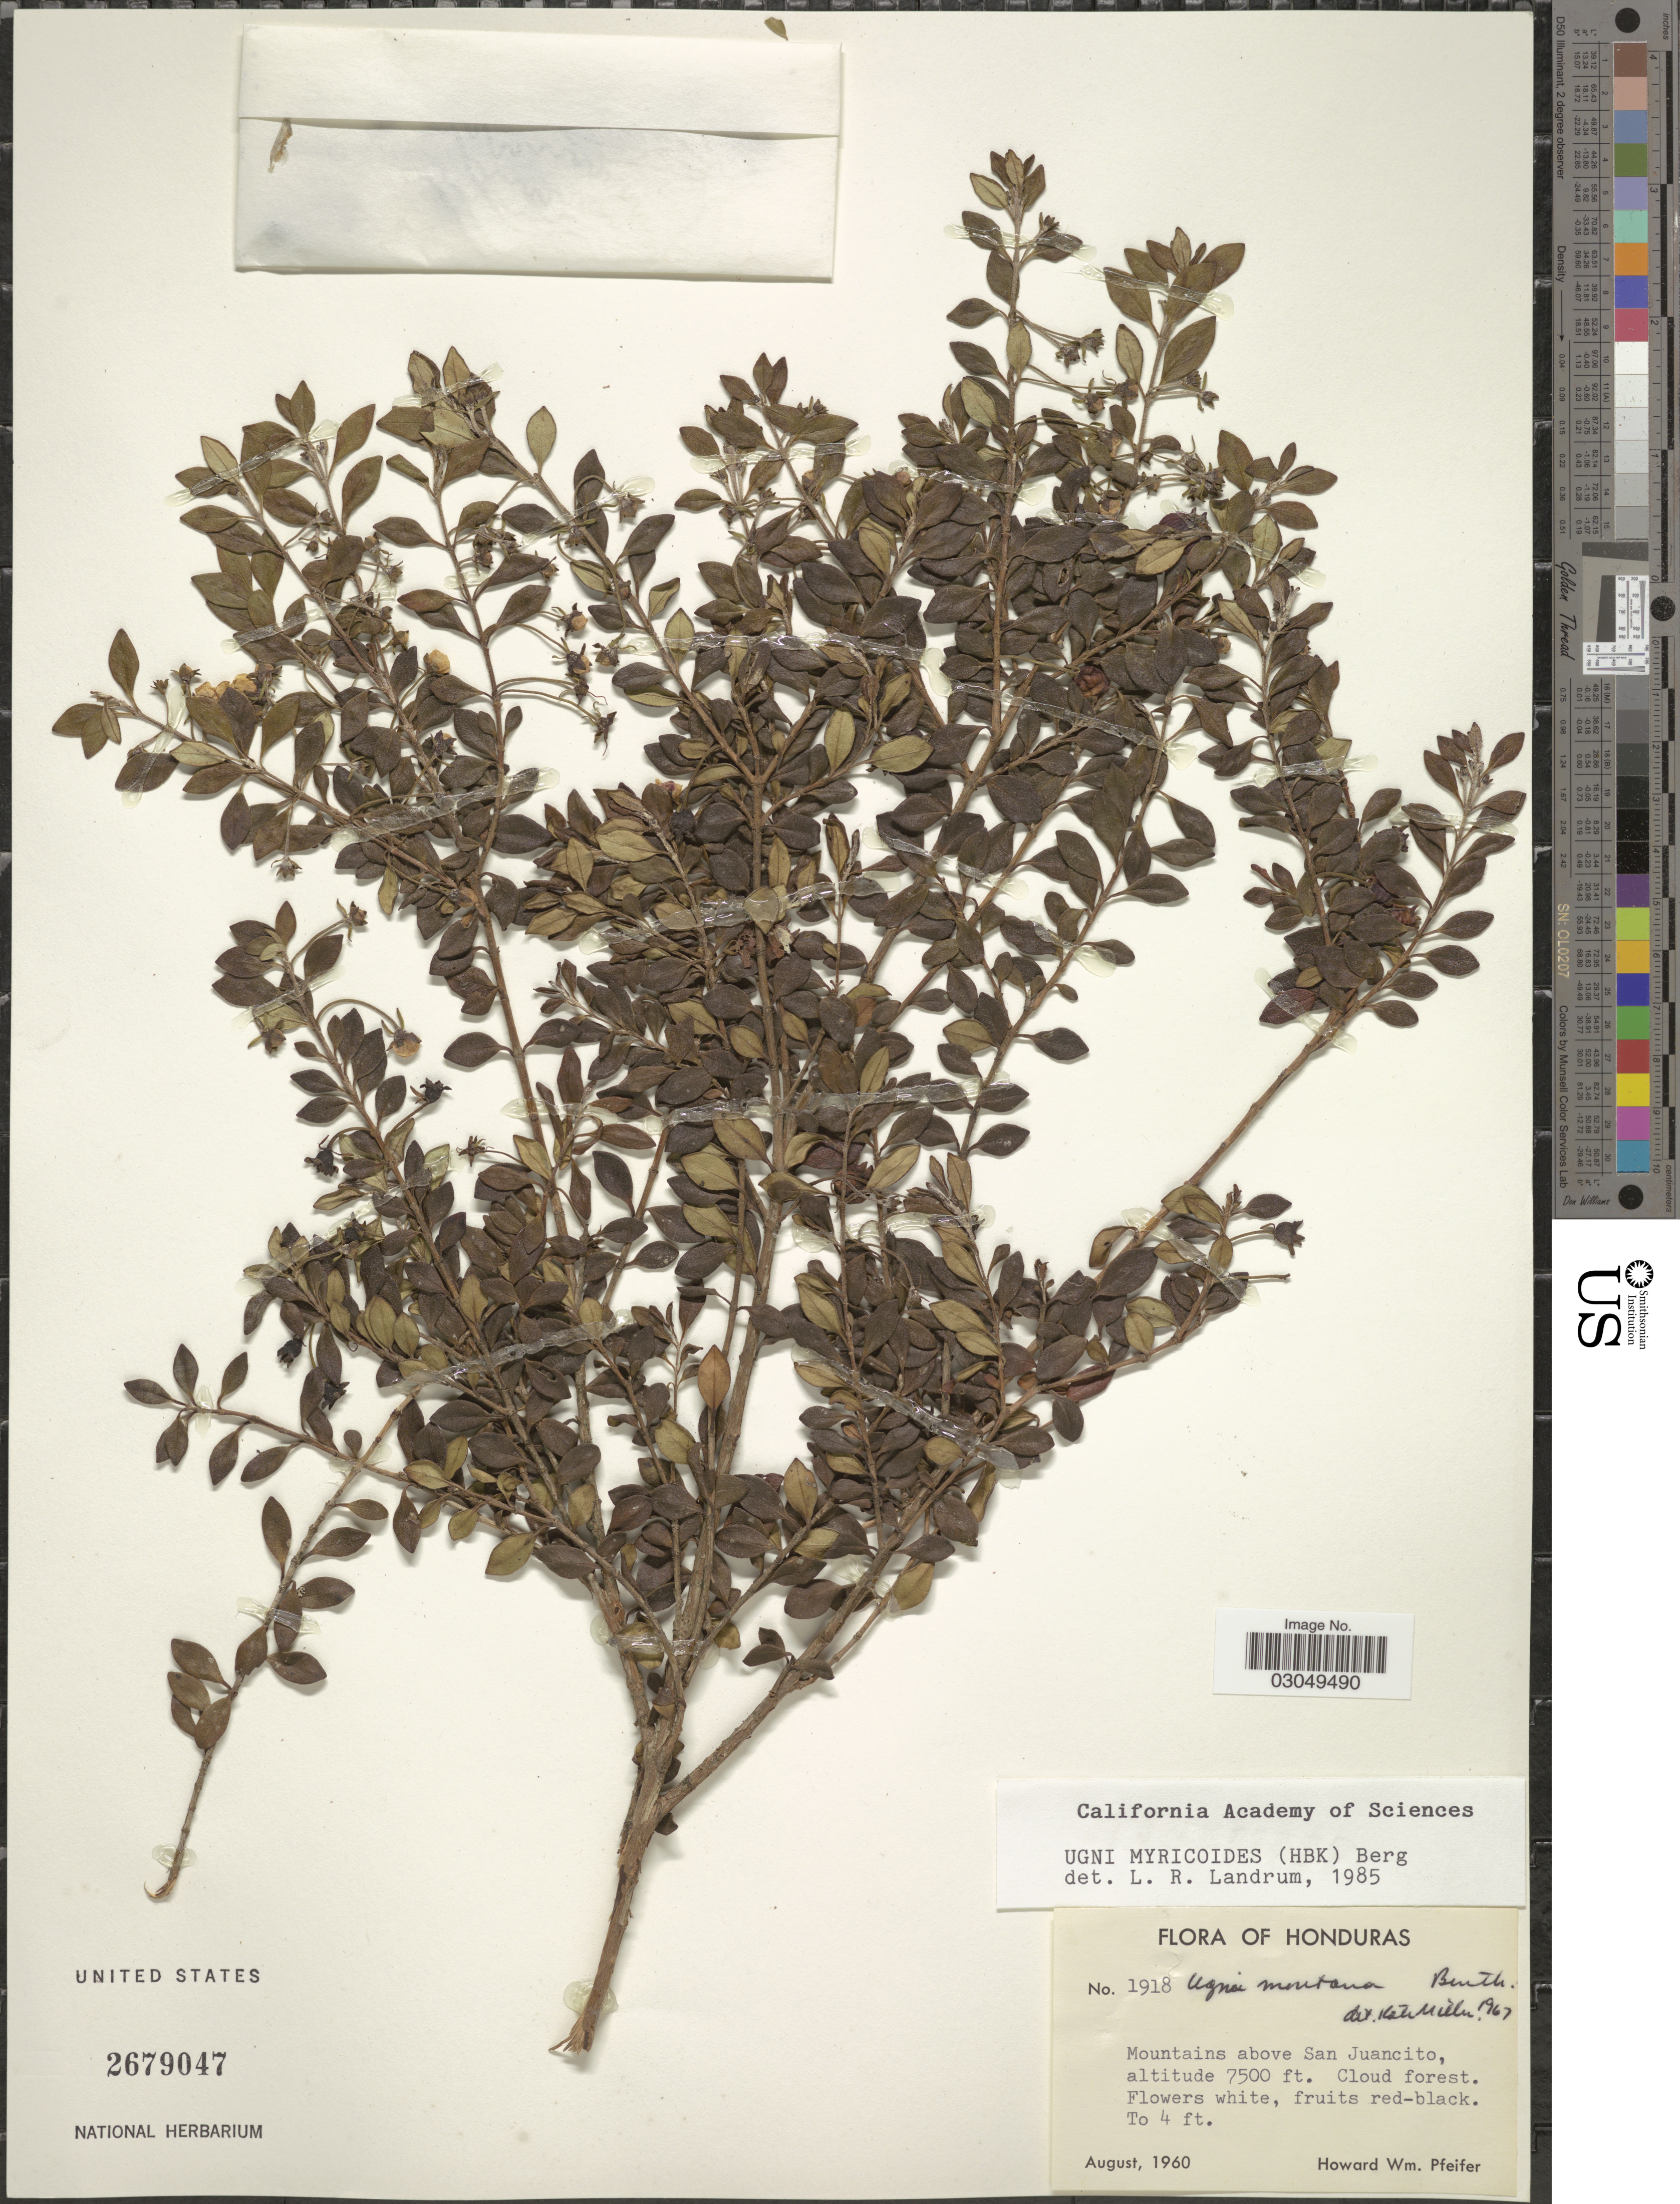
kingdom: Plantae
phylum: Tracheophyta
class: Magnoliopsida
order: Myrtales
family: Myrtaceae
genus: Ugni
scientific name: Ugni myricoides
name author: (Kunth) O. Berg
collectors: H. W. Pfeifer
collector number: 1918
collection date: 1960-08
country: Honduras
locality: Mountains above San Juancito.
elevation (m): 2286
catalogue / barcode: US 2679047